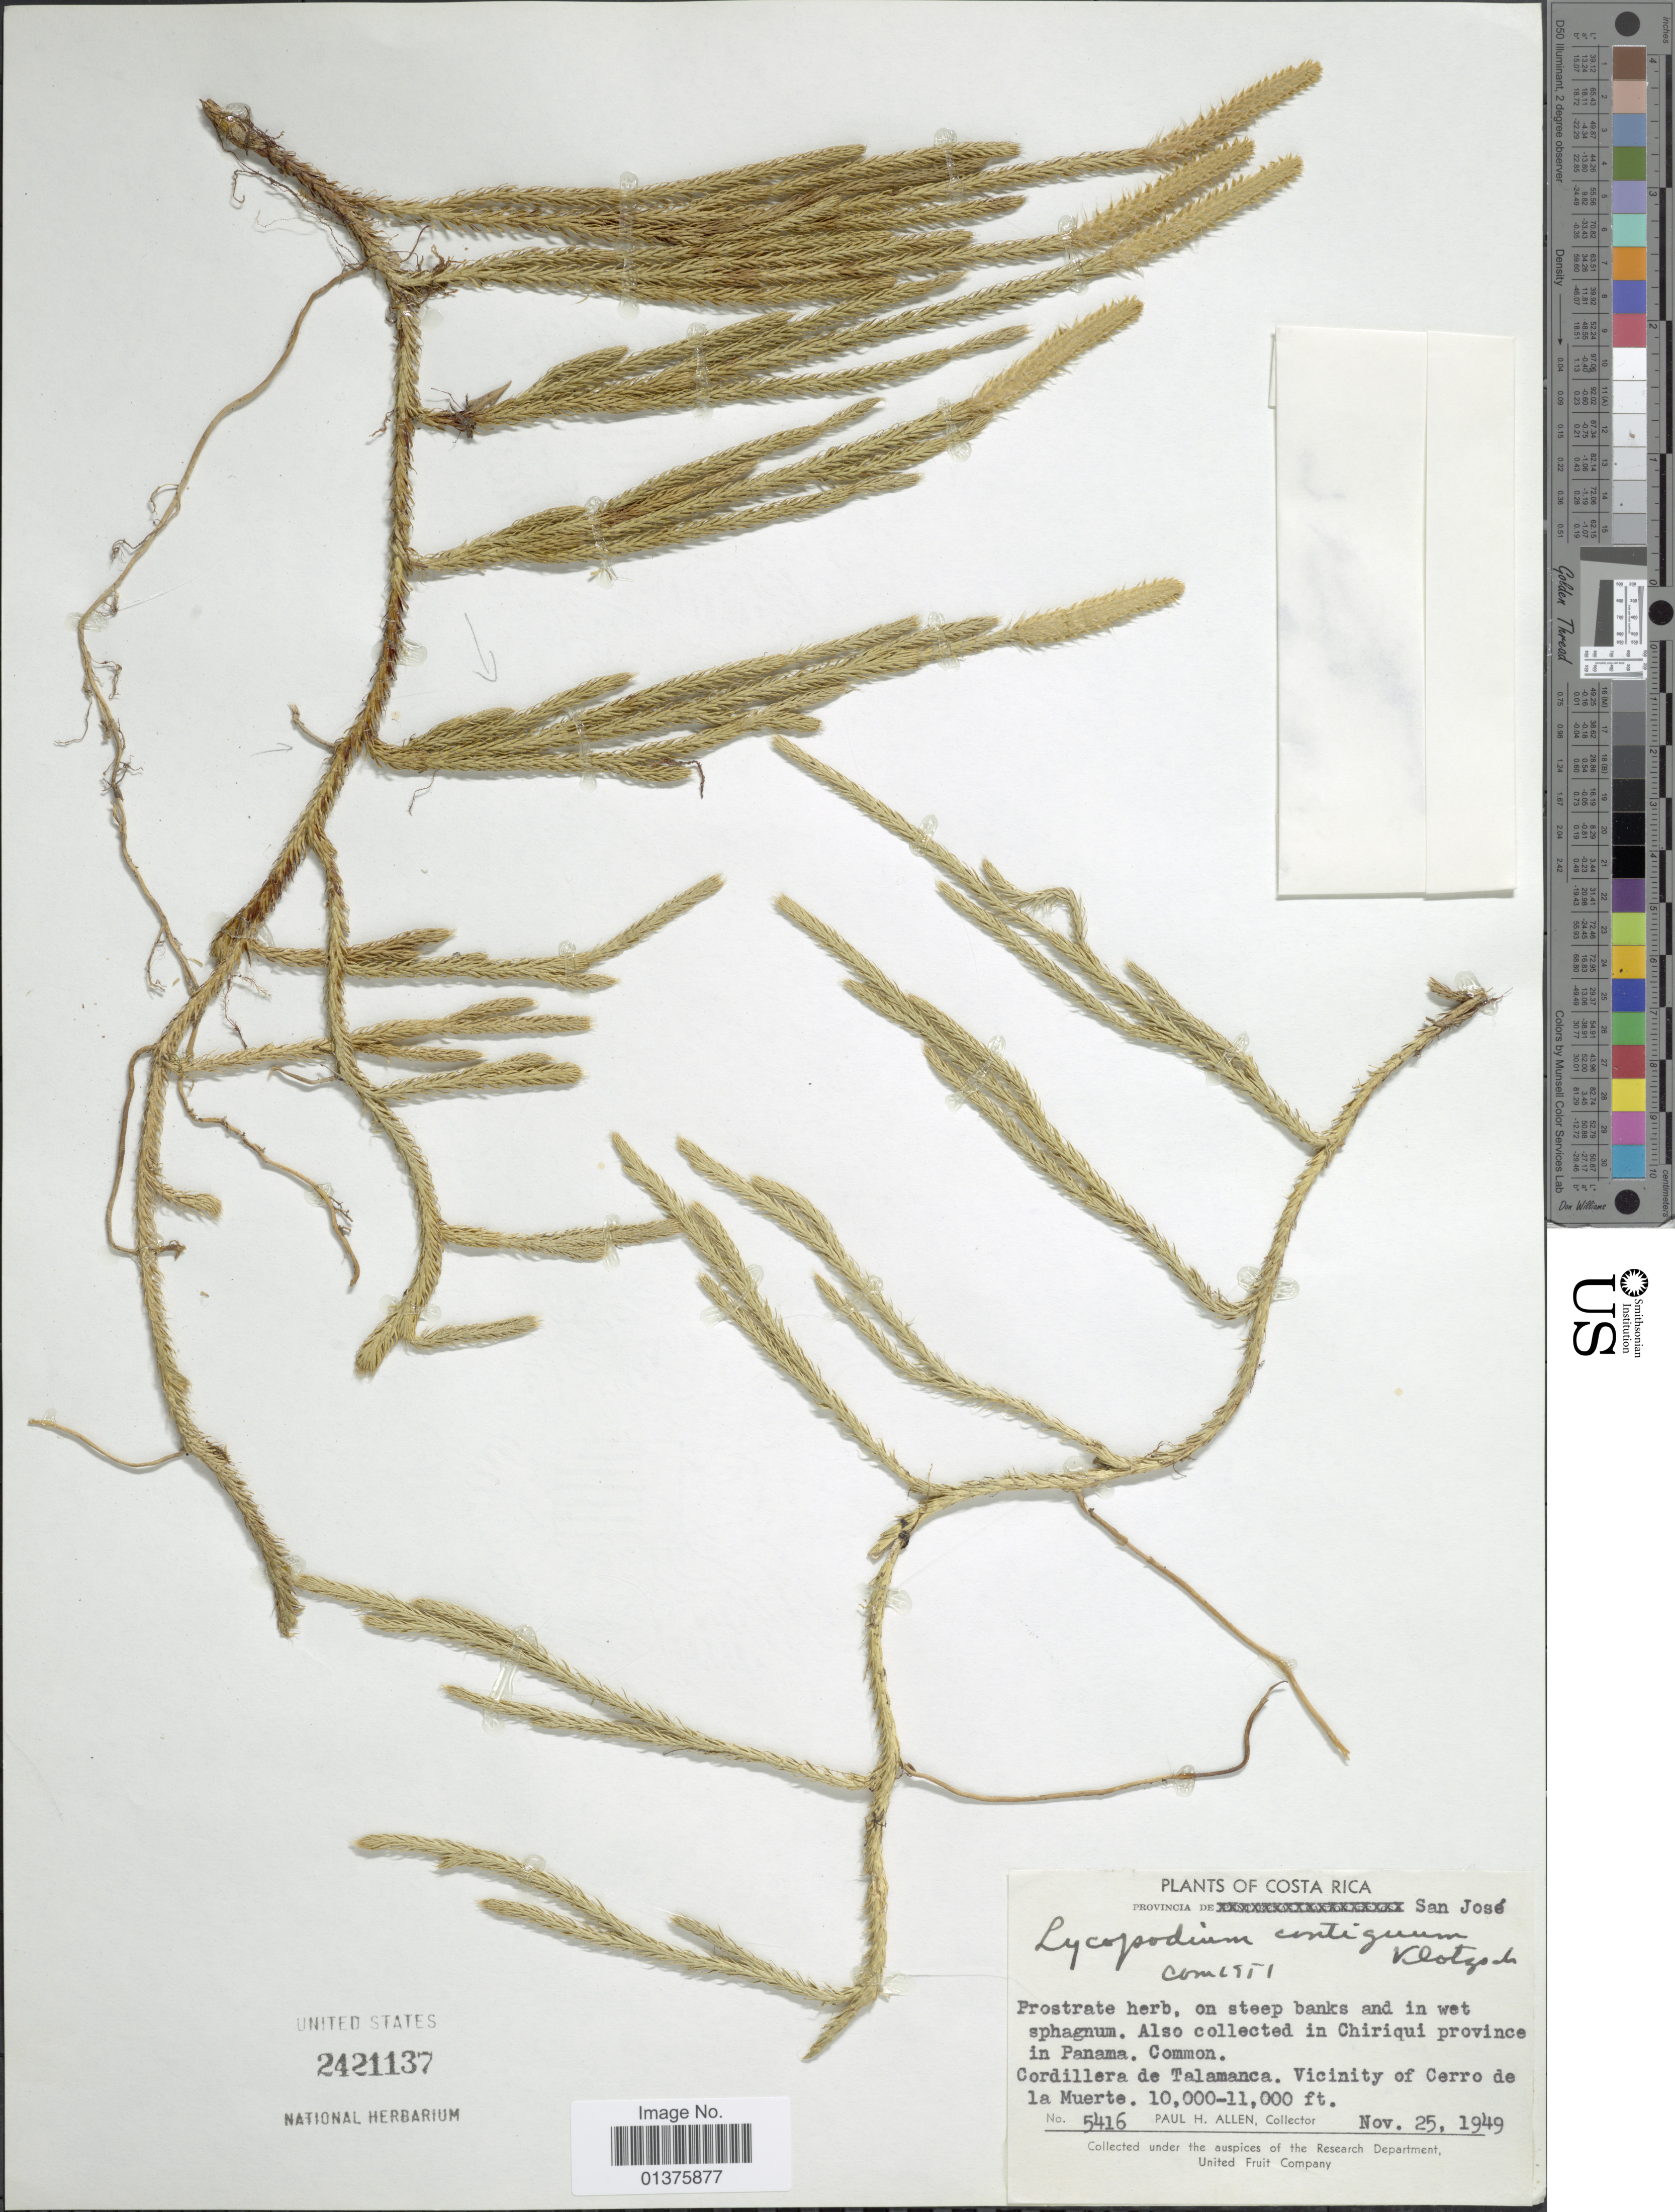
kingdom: Plantae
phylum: Tracheophyta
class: Lycopodiopsida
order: Lycopodiales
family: Lycopodiaceae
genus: Lycopodium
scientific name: Lycopodium clavatum subsp. contiguum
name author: (Klotzsch) B. Øllg.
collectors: P. H. Allen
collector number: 5416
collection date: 1949-11-25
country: Costa Rica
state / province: San José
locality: Prostate herb, on steep banks and in wet sphagnum, also collected in Chiriqui province in Panama, Cordillera de Talamanca, Vicinity of Cerro de la Muerte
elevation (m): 3048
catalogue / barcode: US 2421137